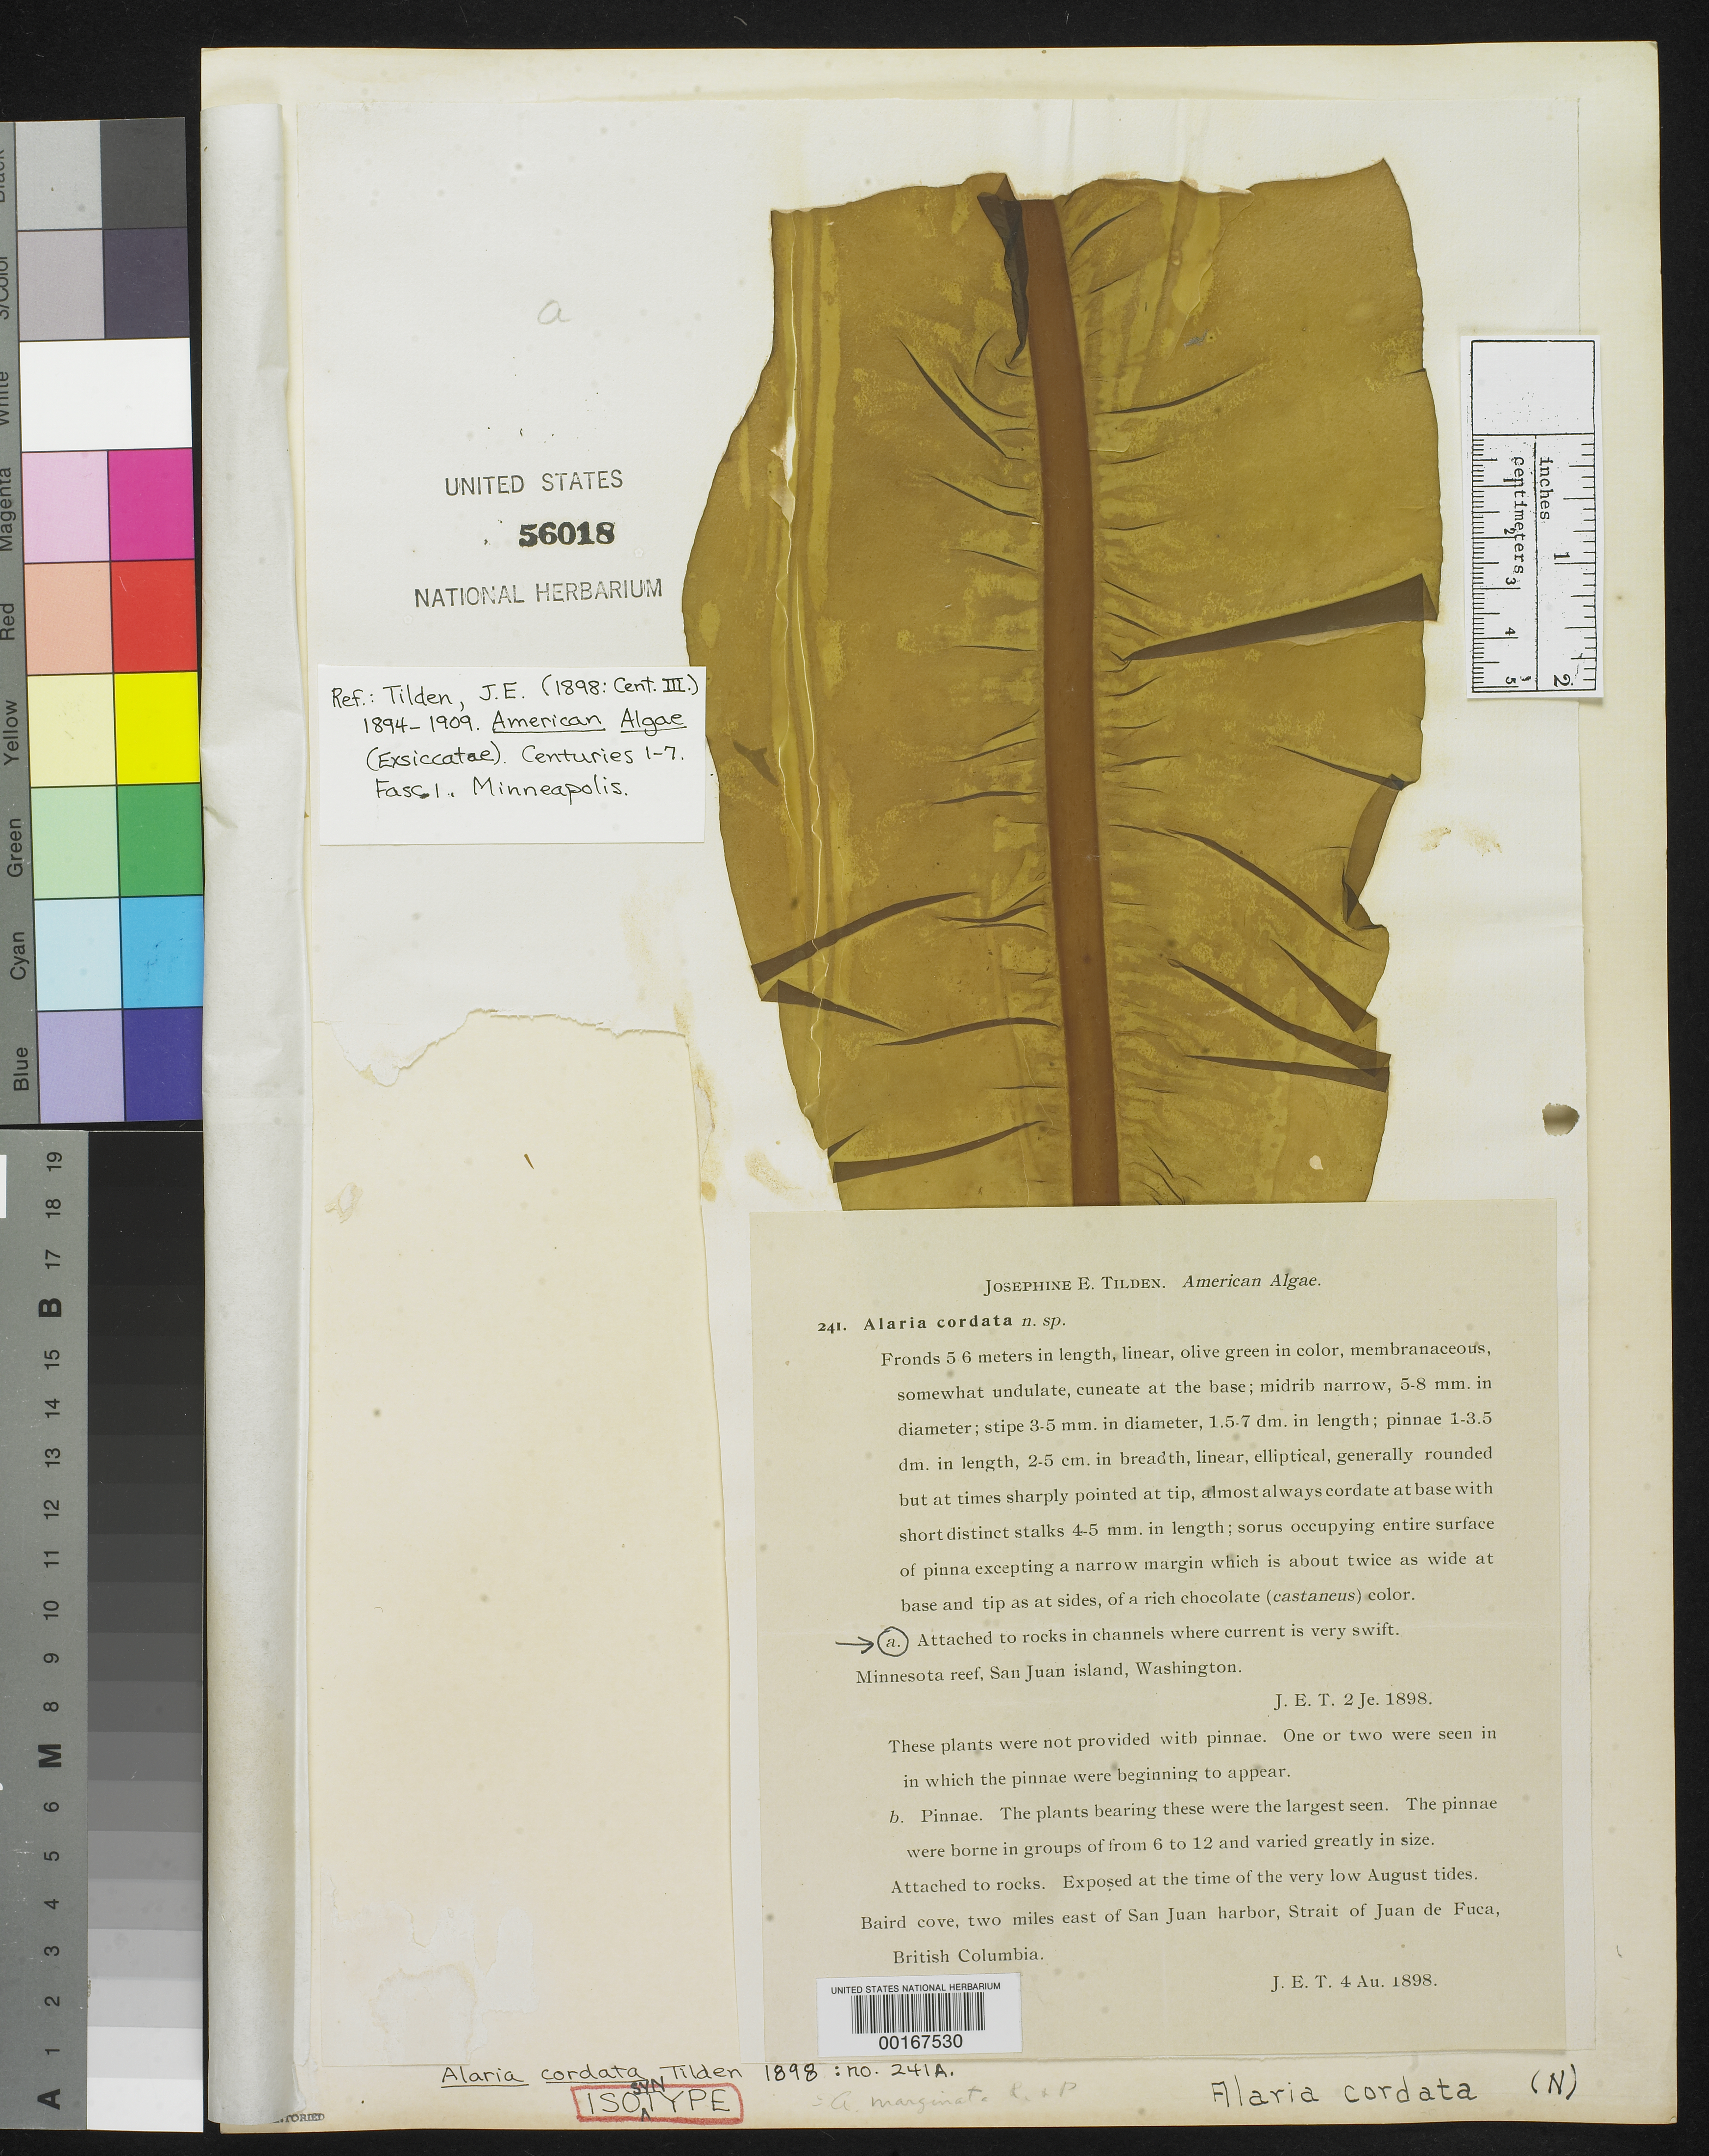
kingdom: Chromista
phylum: Ochrophyta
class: Phaeophyceae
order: Laminariales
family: Alariaceae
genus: Alaria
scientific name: Alaria cordata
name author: J. E. Tilden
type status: Syntype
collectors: J. E. Tilden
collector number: JET 241A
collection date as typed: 02 Jun 1898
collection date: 1898-06-02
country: United States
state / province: Washington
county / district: San Juan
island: San Juan Island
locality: Minnesota Reef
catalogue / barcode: US 56018